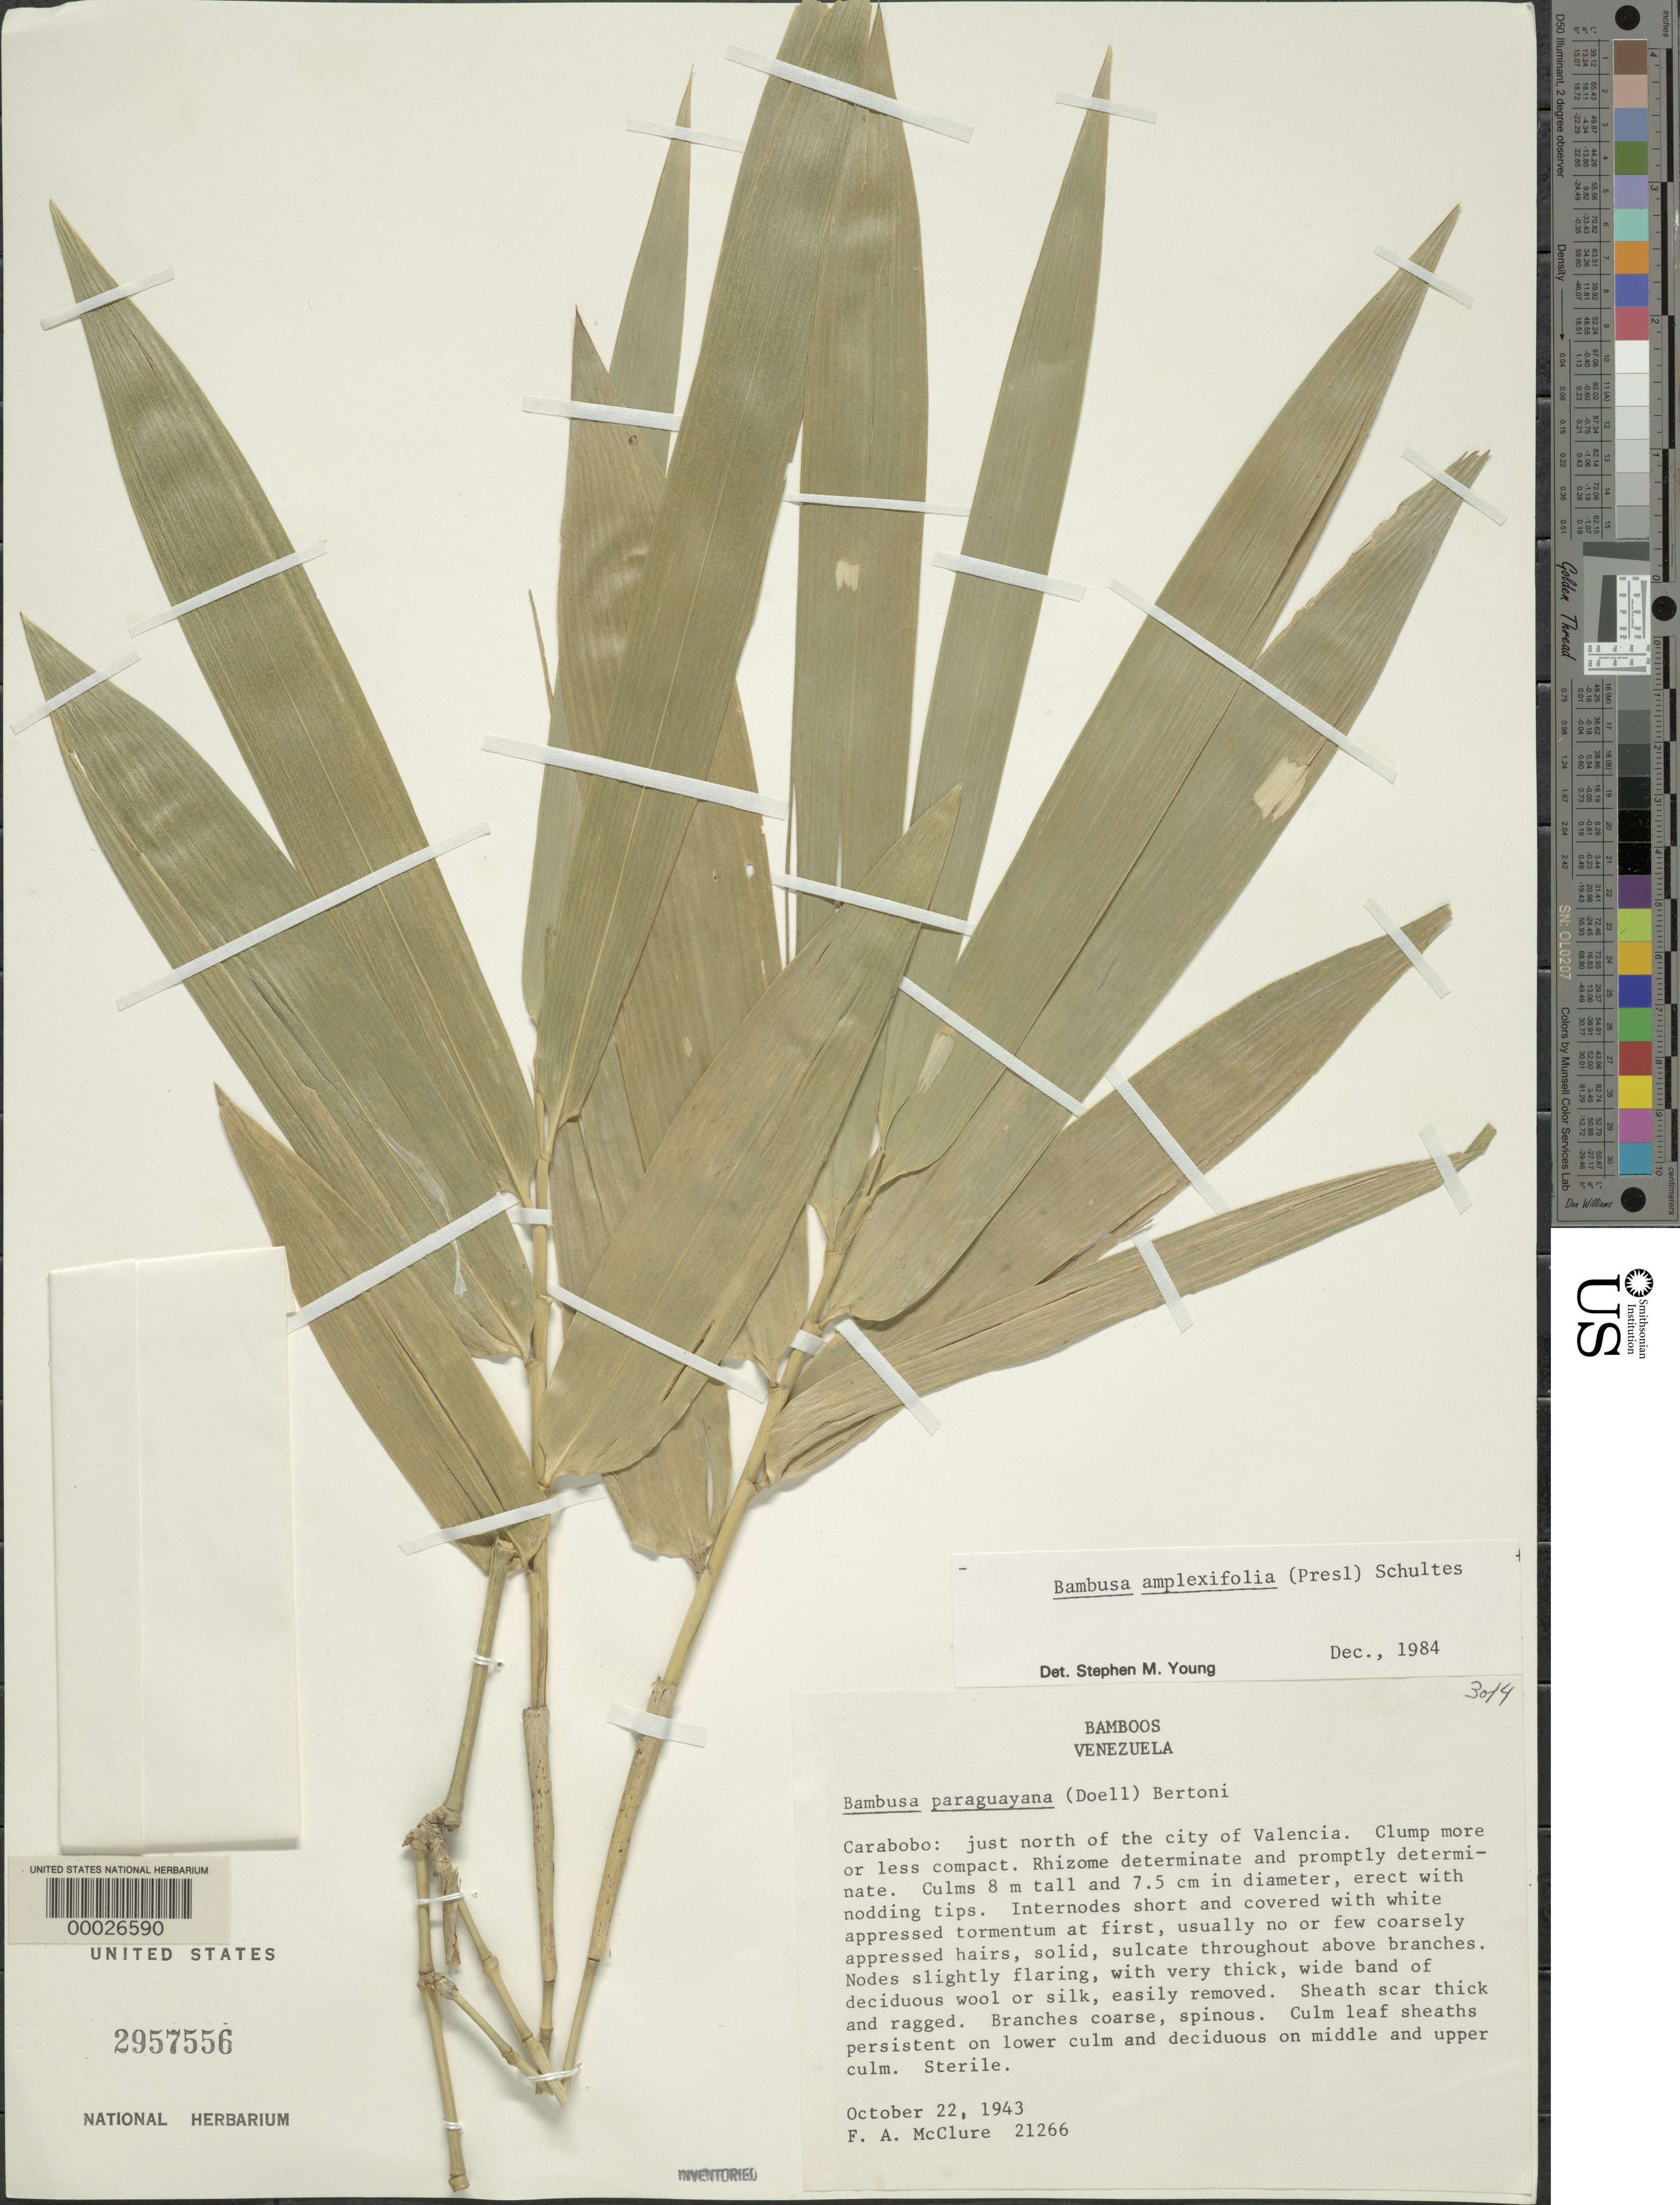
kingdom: Plantae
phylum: Tracheophyta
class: Liliopsida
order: Poales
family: Poaceae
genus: Guadua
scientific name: Guadua amplexifolia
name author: J. Presl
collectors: F. A. McClure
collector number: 21266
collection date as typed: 22 Oct 1943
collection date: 1943-10-22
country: Venezuela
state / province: Carabobo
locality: Valencia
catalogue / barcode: US 2957556